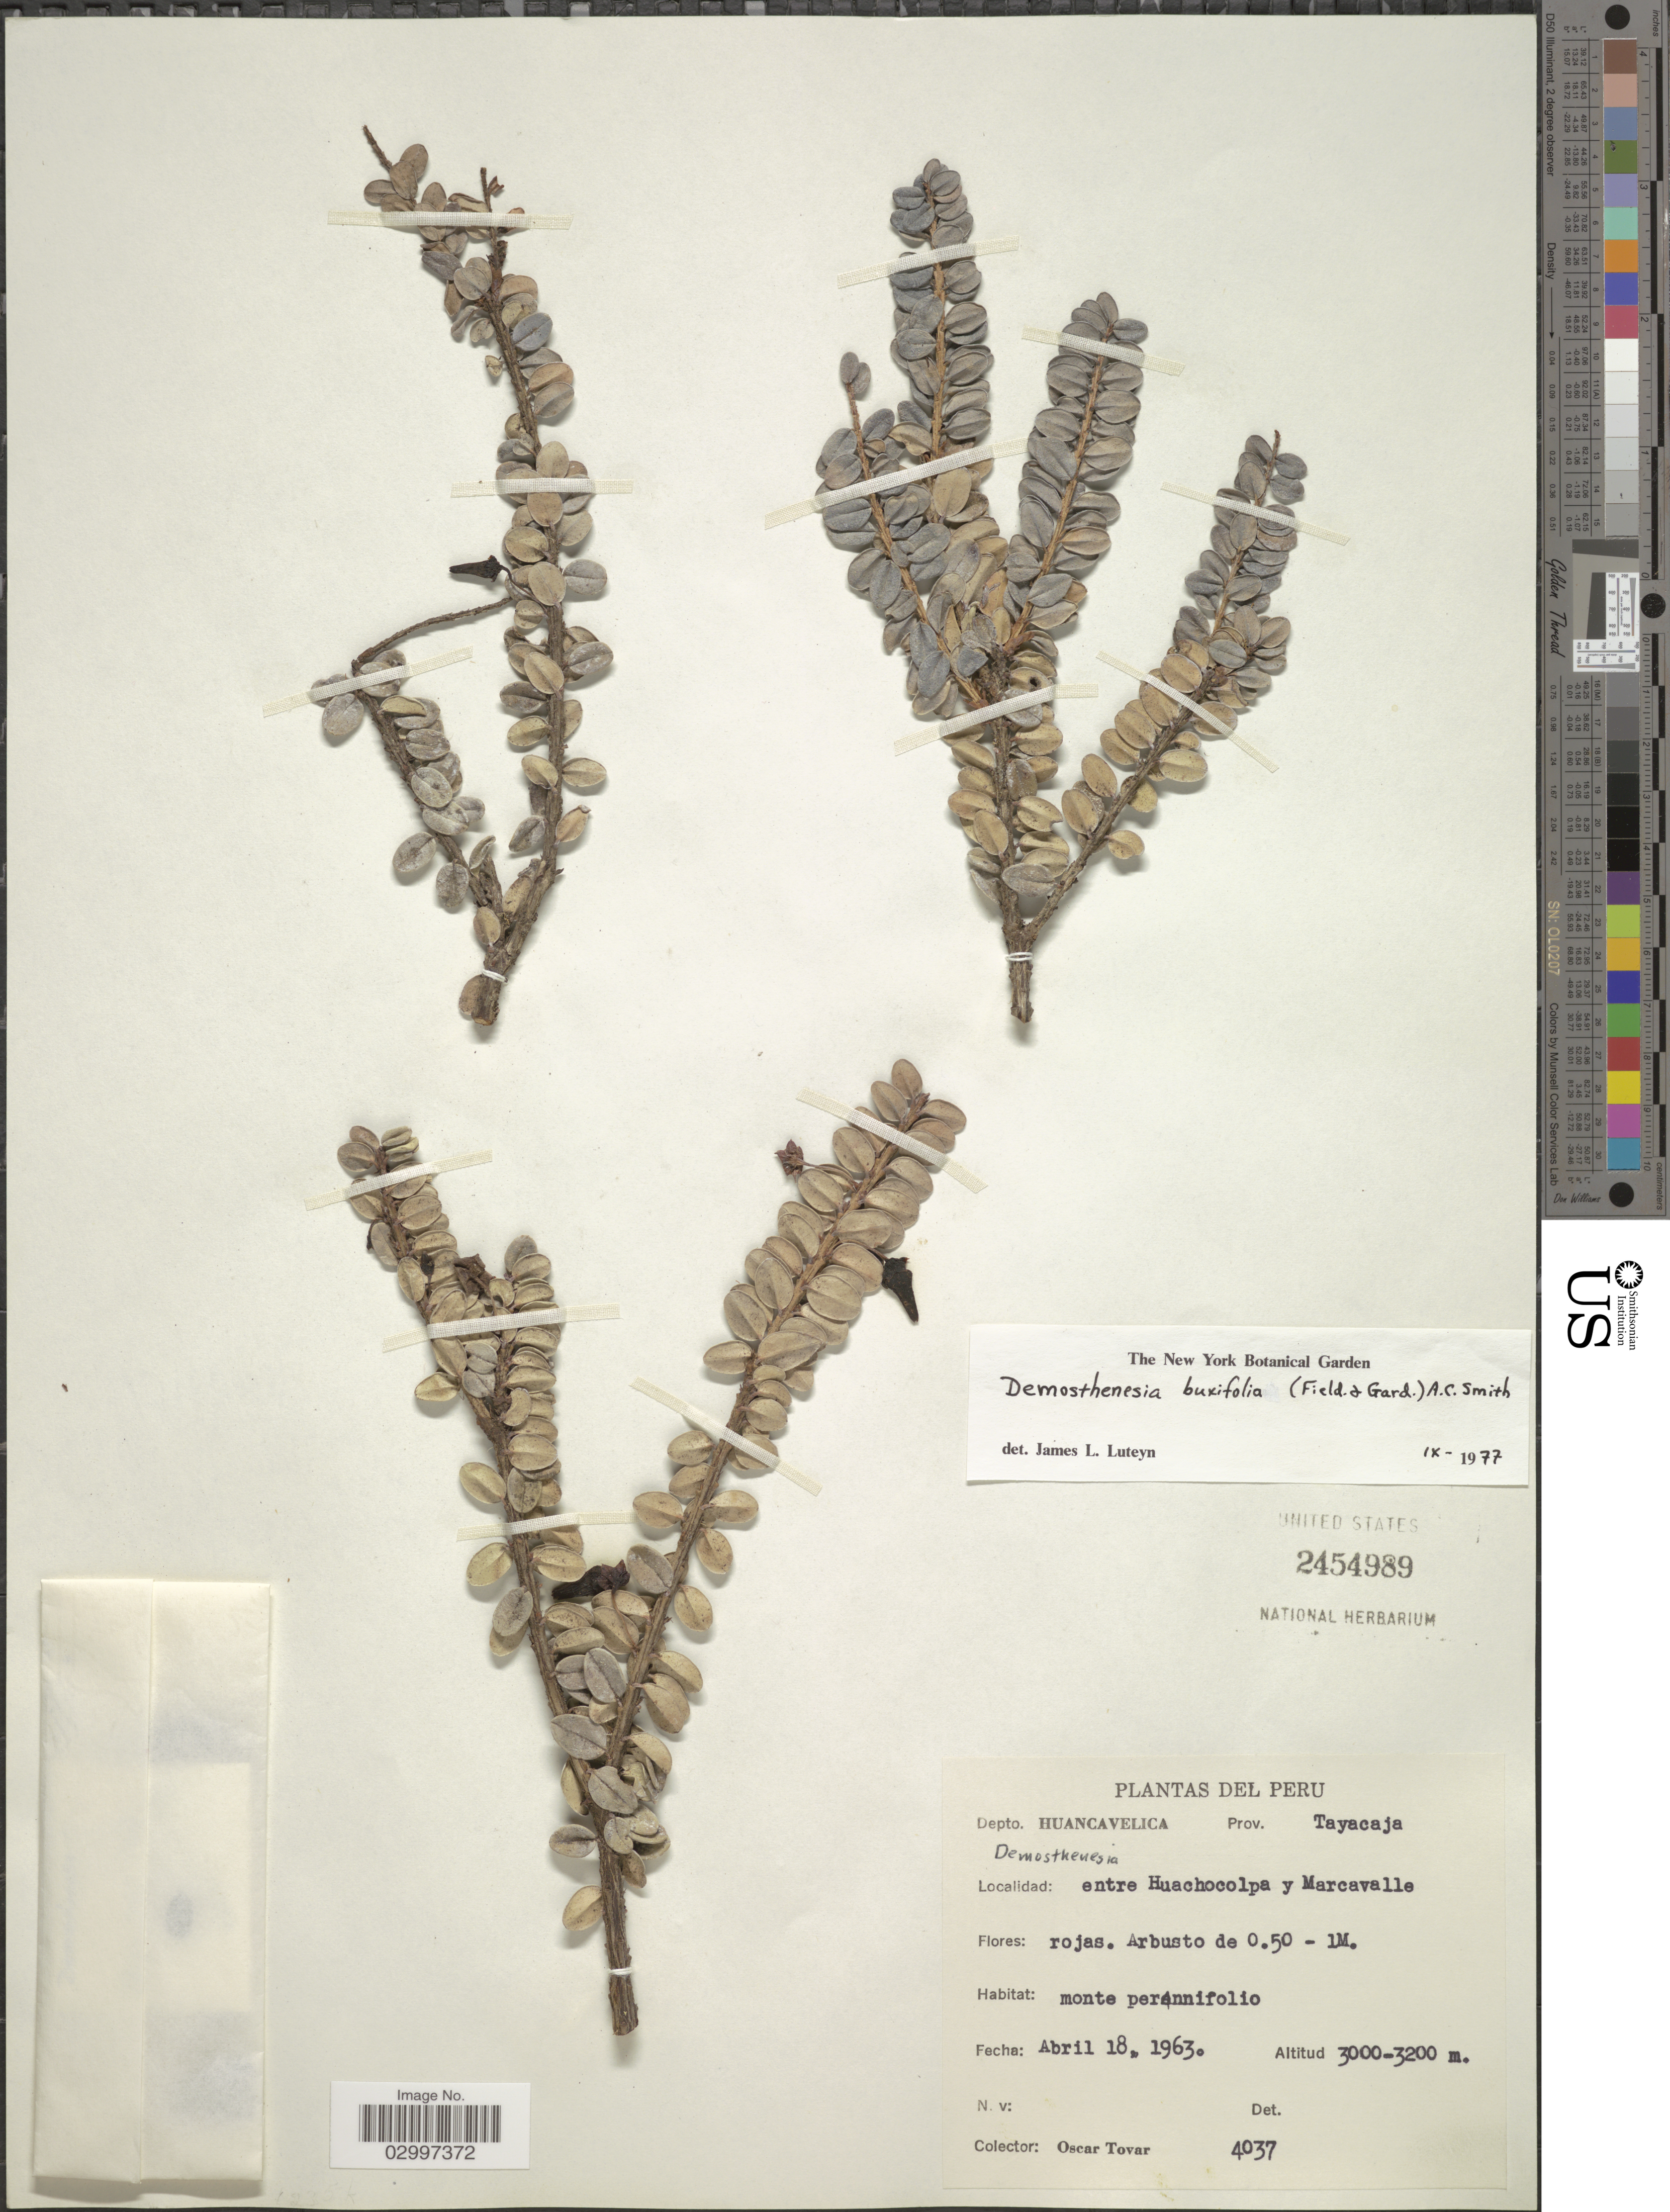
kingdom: Plantae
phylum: Tracheophyta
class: Magnoliopsida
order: Ericales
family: Ericaceae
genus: Demosthenesia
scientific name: Demosthenesia buxifolia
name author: (Fielding & Gardener) A.C. Sm.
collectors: Ó. Tovar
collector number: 4037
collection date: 1963-04-18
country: Peru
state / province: Huancavelica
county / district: Tayacaja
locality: Depto. Huancavelica, Prov. Tayacaja, entre Huachocolpa y Marcavalle.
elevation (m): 3000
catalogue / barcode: US 2454989